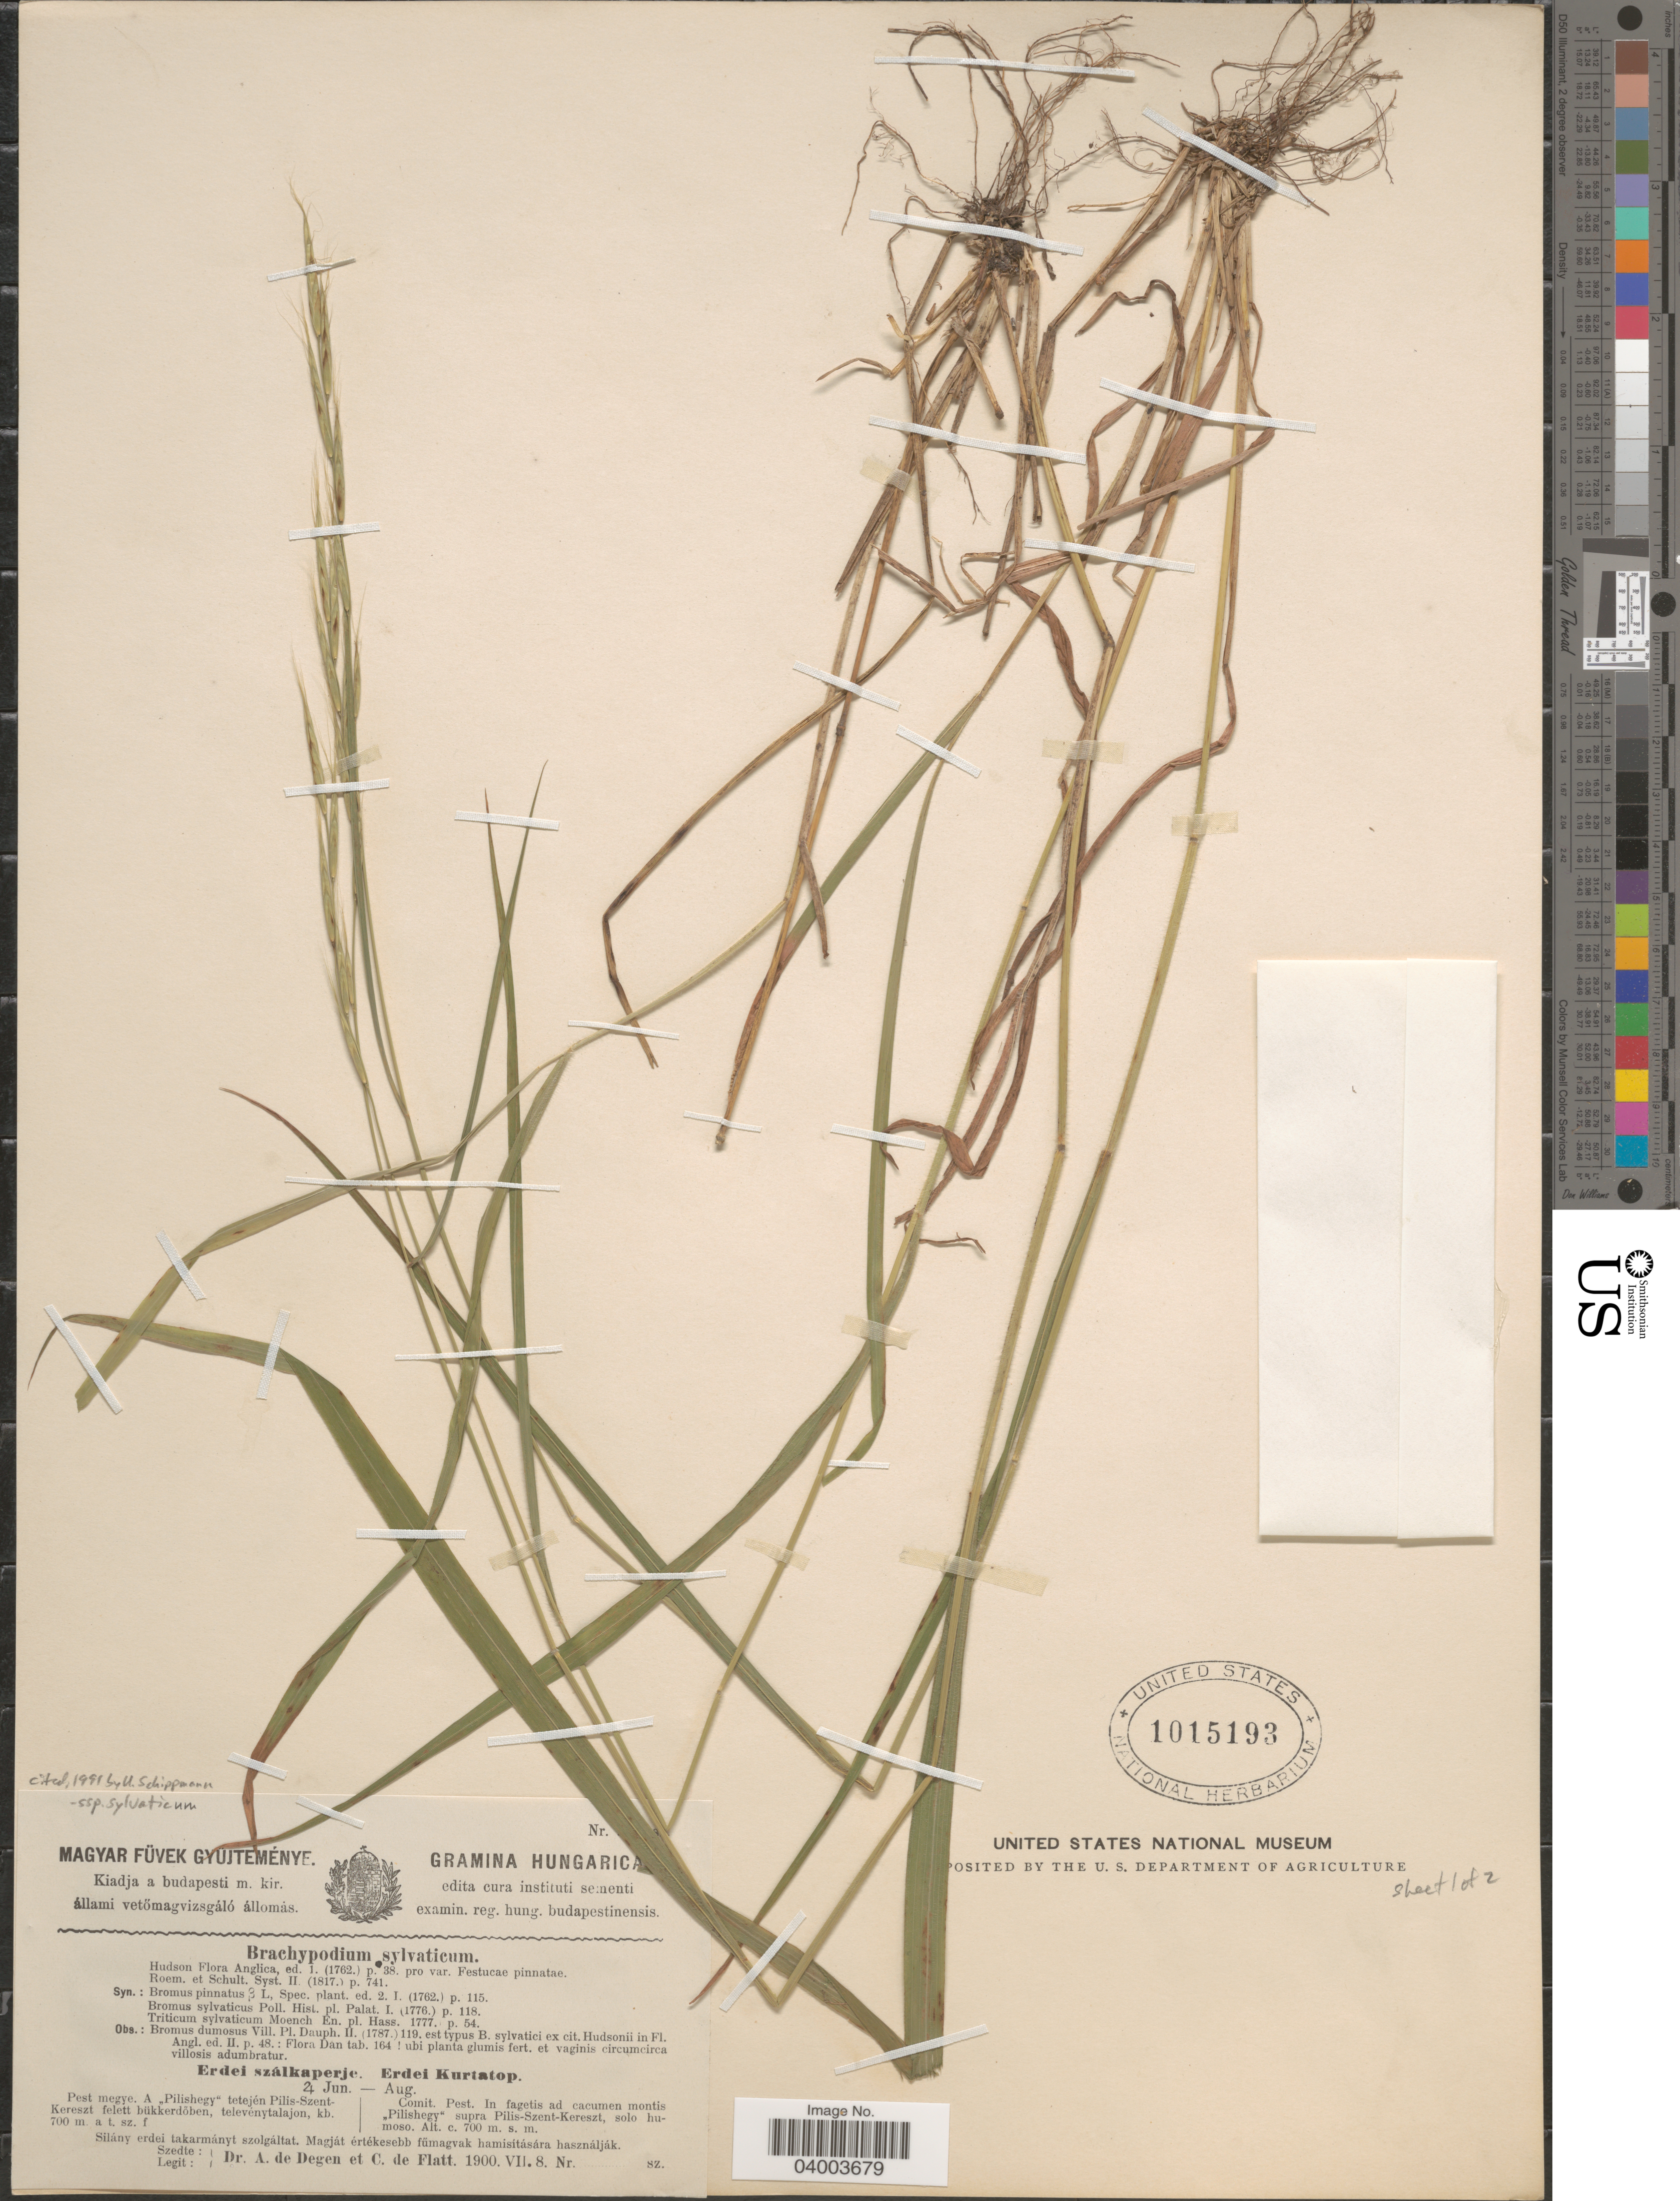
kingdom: Plantae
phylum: Tracheophyta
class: Liliopsida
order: Poales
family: Poaceae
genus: Brachypodium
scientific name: Brachypodium sylvaticum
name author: (Huds.) P. Beauv.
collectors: A. Degen & C. de Flatt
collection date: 1900-07-08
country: Hungary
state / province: Pest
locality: Comit. Pest. In fagetis ad cacumen montis "Pilishegy" supra Pilis-Szent-Kereszt, solo humoso.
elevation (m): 700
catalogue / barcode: US 1015193